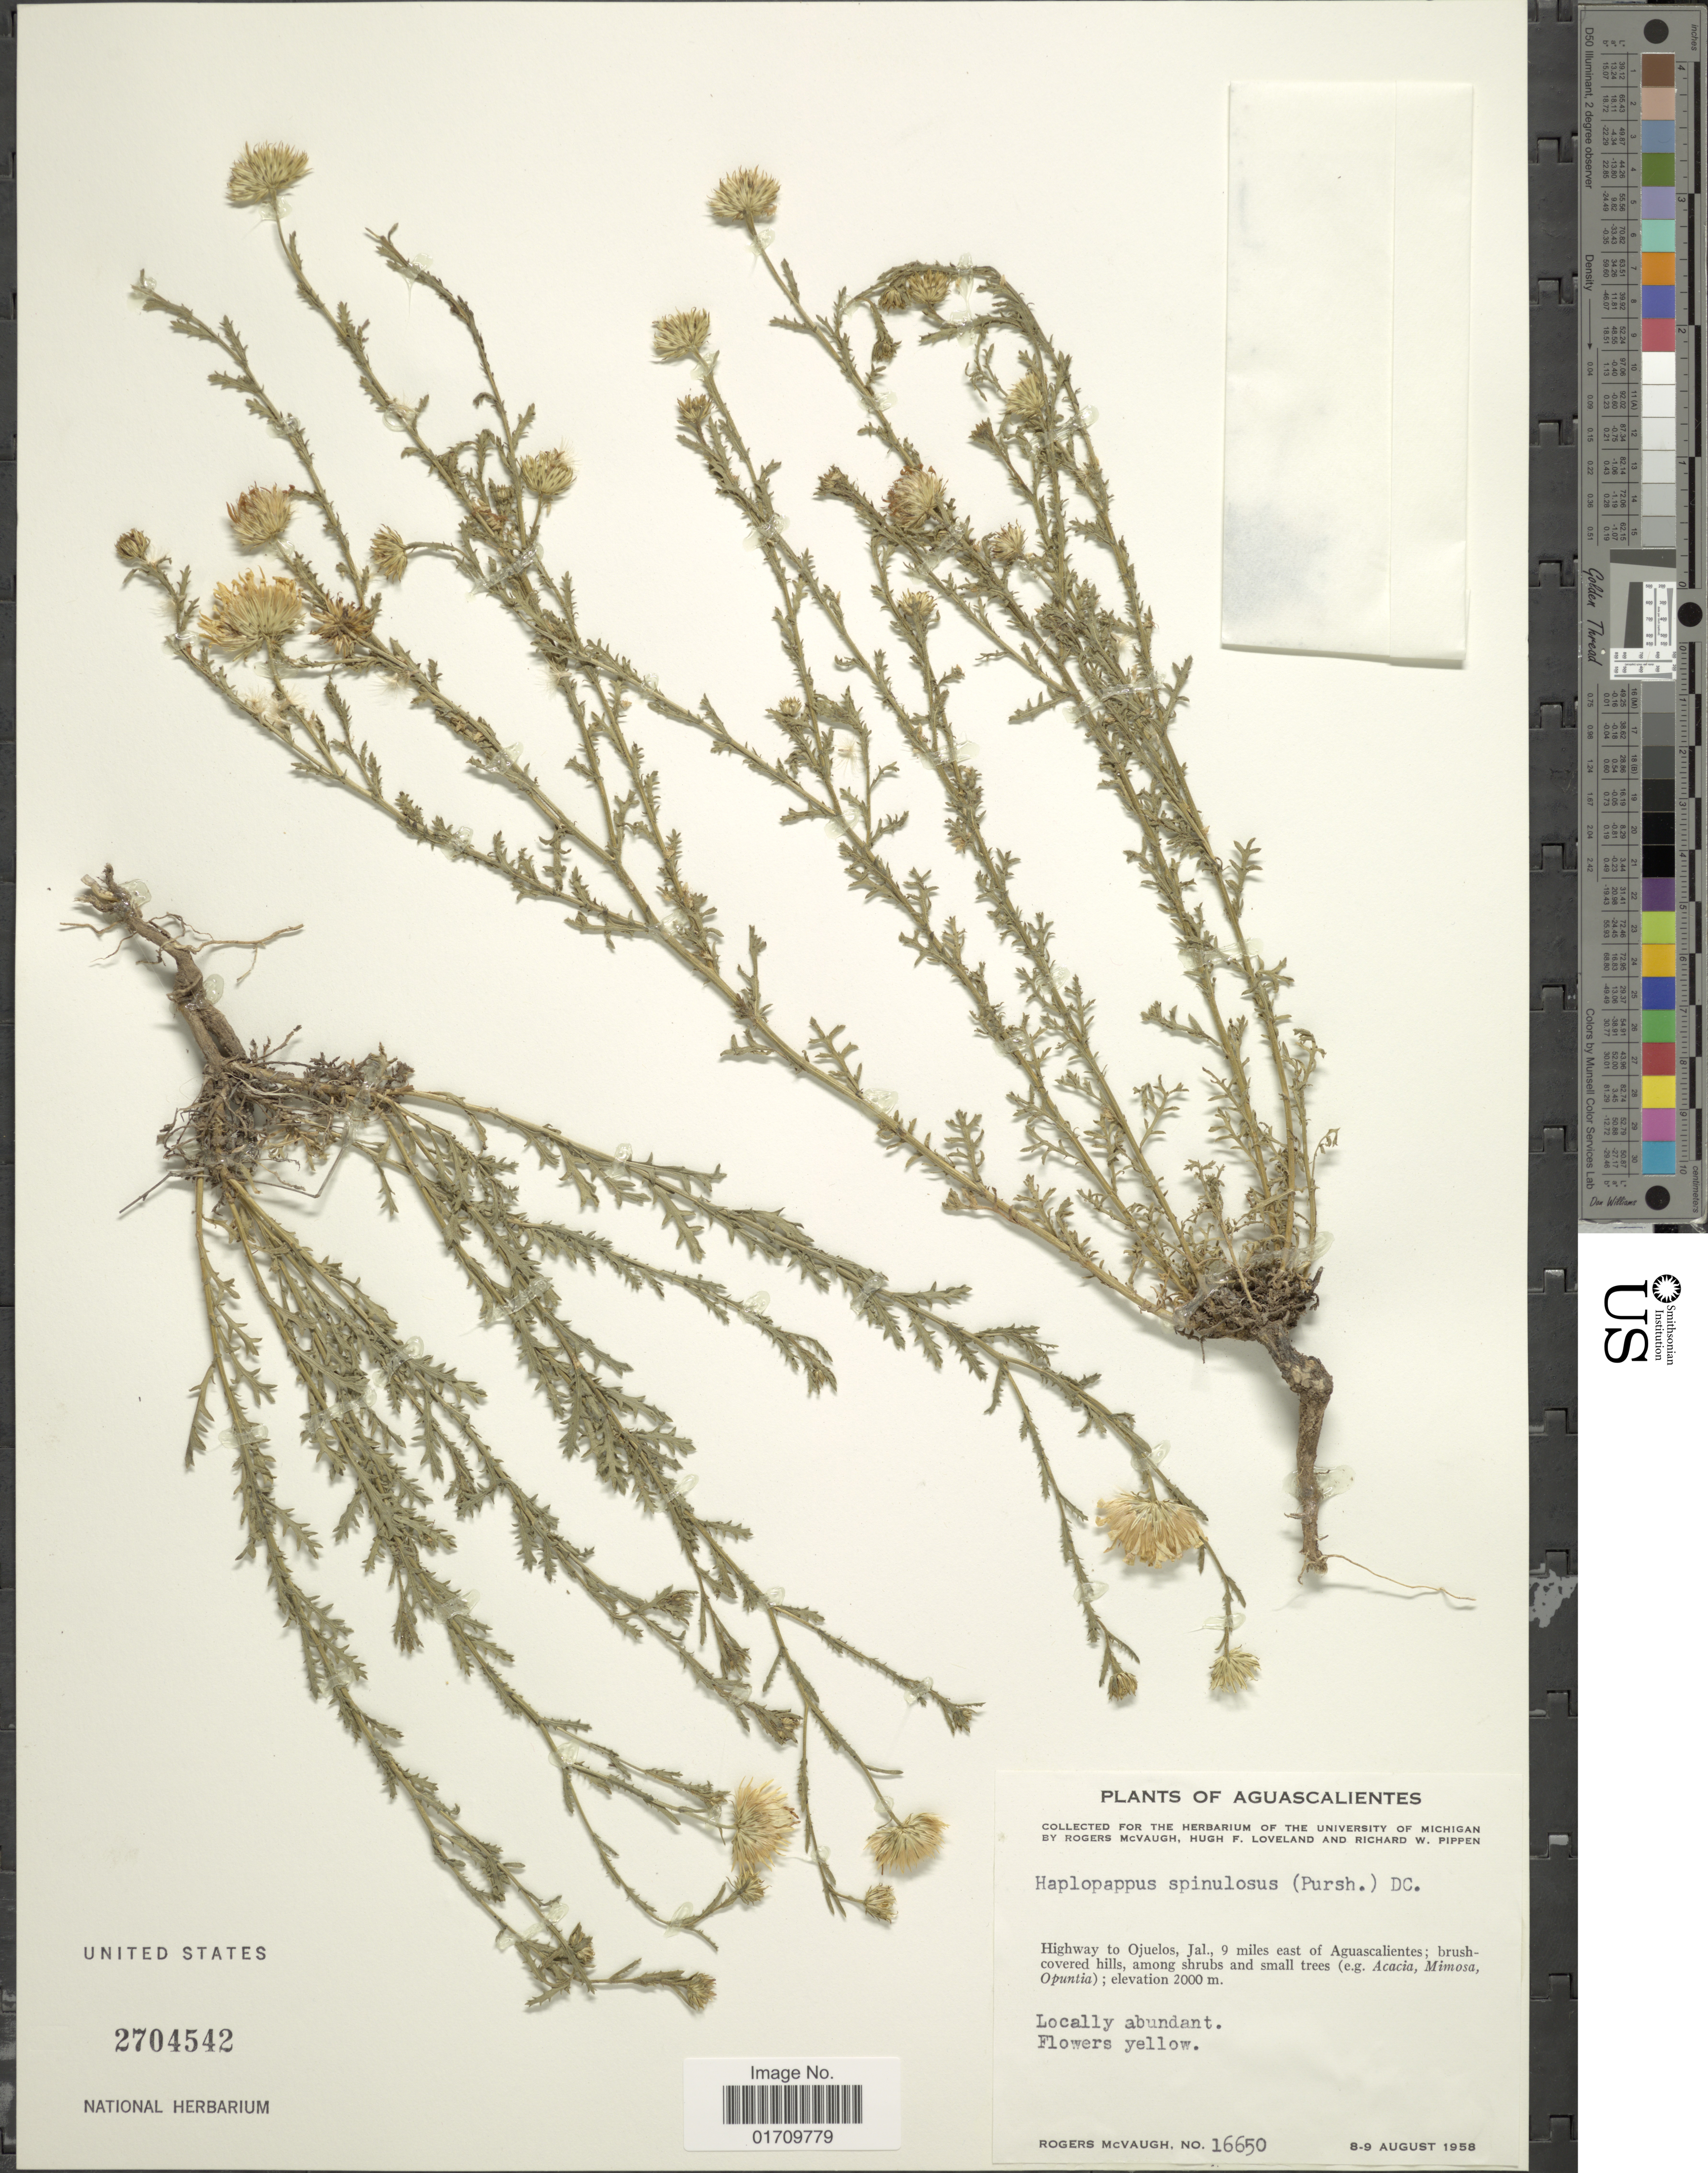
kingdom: Plantae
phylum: Tracheophyta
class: Magnoliopsida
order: Asterales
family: Asteraceae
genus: Machaeranthera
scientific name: Machaeranthera sp.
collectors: R. McVaugh, H. Loveland & R. W. Pippen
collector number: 16650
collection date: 1958-08-08/1958-08-09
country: Mexico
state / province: Aguascalientes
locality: Highway to Ojuelos, Jal., 9 miles east of aguascalientes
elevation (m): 2000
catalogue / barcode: US 2704542